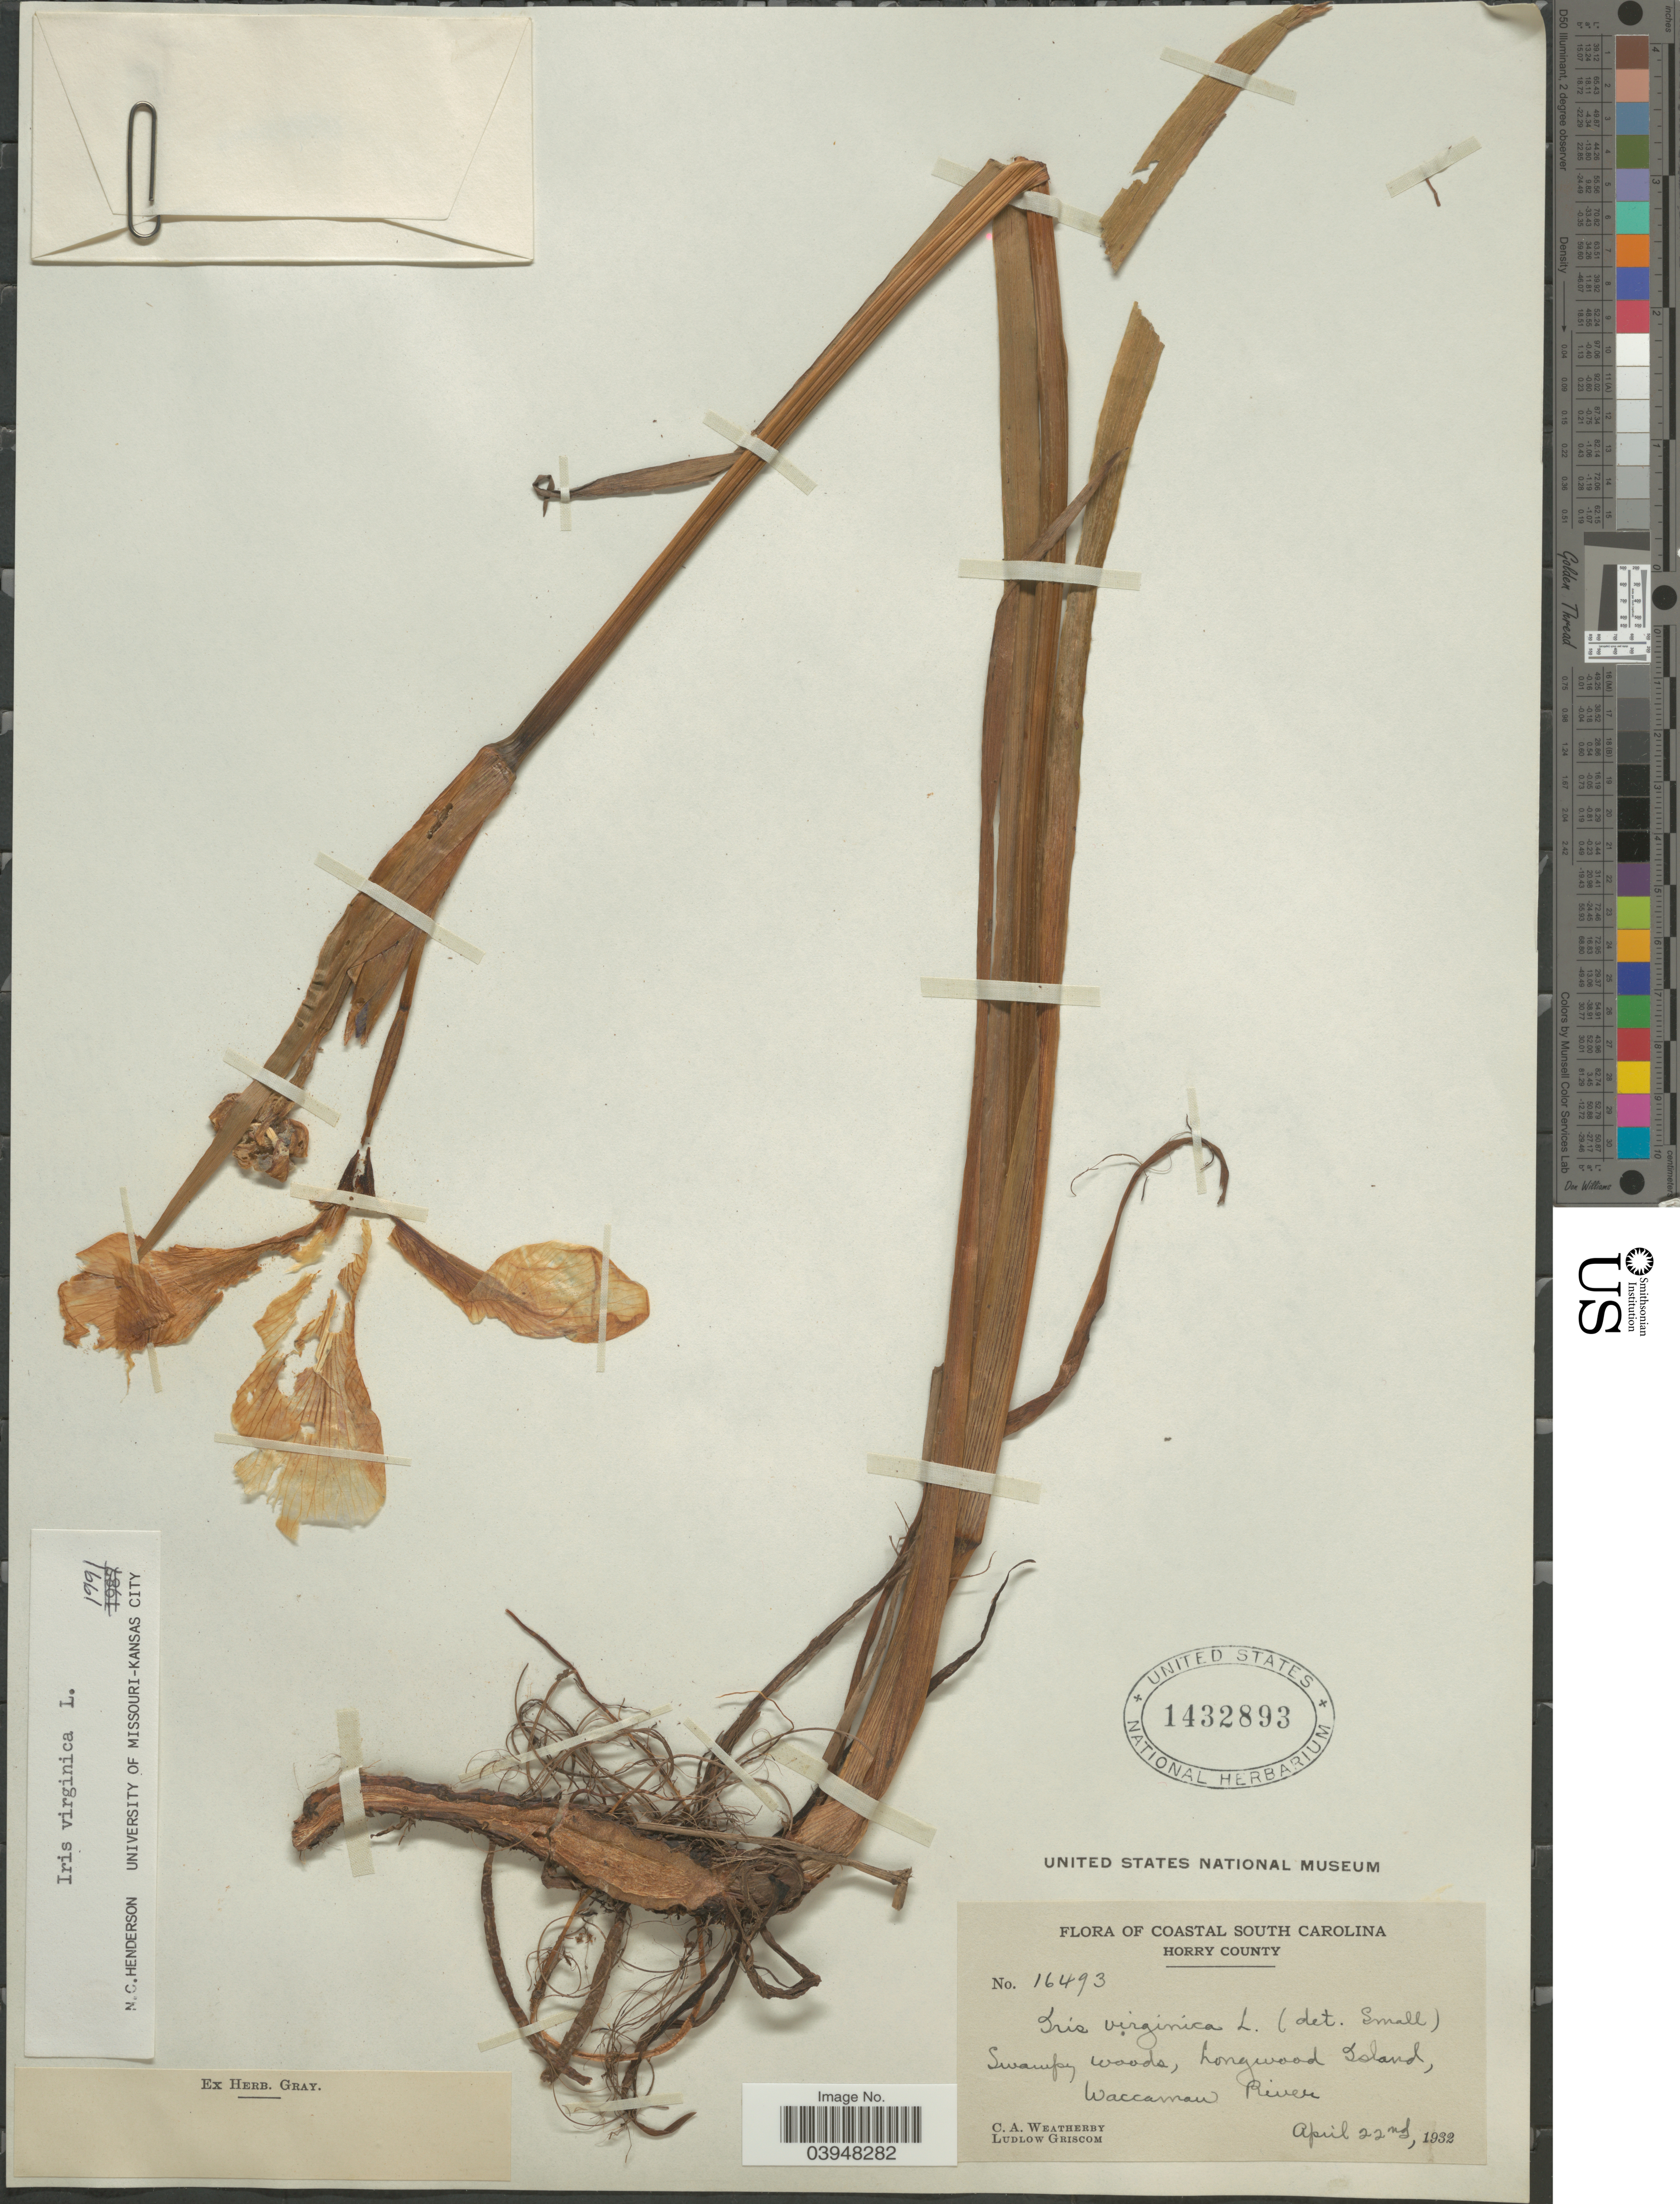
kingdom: Plantae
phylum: Tracheophyta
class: Liliopsida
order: Asparagales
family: Iridaceae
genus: Iris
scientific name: Iris caroliniana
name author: S. Watson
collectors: C. A. Weatherby & L. Griscom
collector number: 16493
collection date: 1932-04-22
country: United States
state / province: South Carolina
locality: Coastal South Carolina. Horry County. Swampy woods, Longwood, Island, Waccamau River.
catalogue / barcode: US 1432893